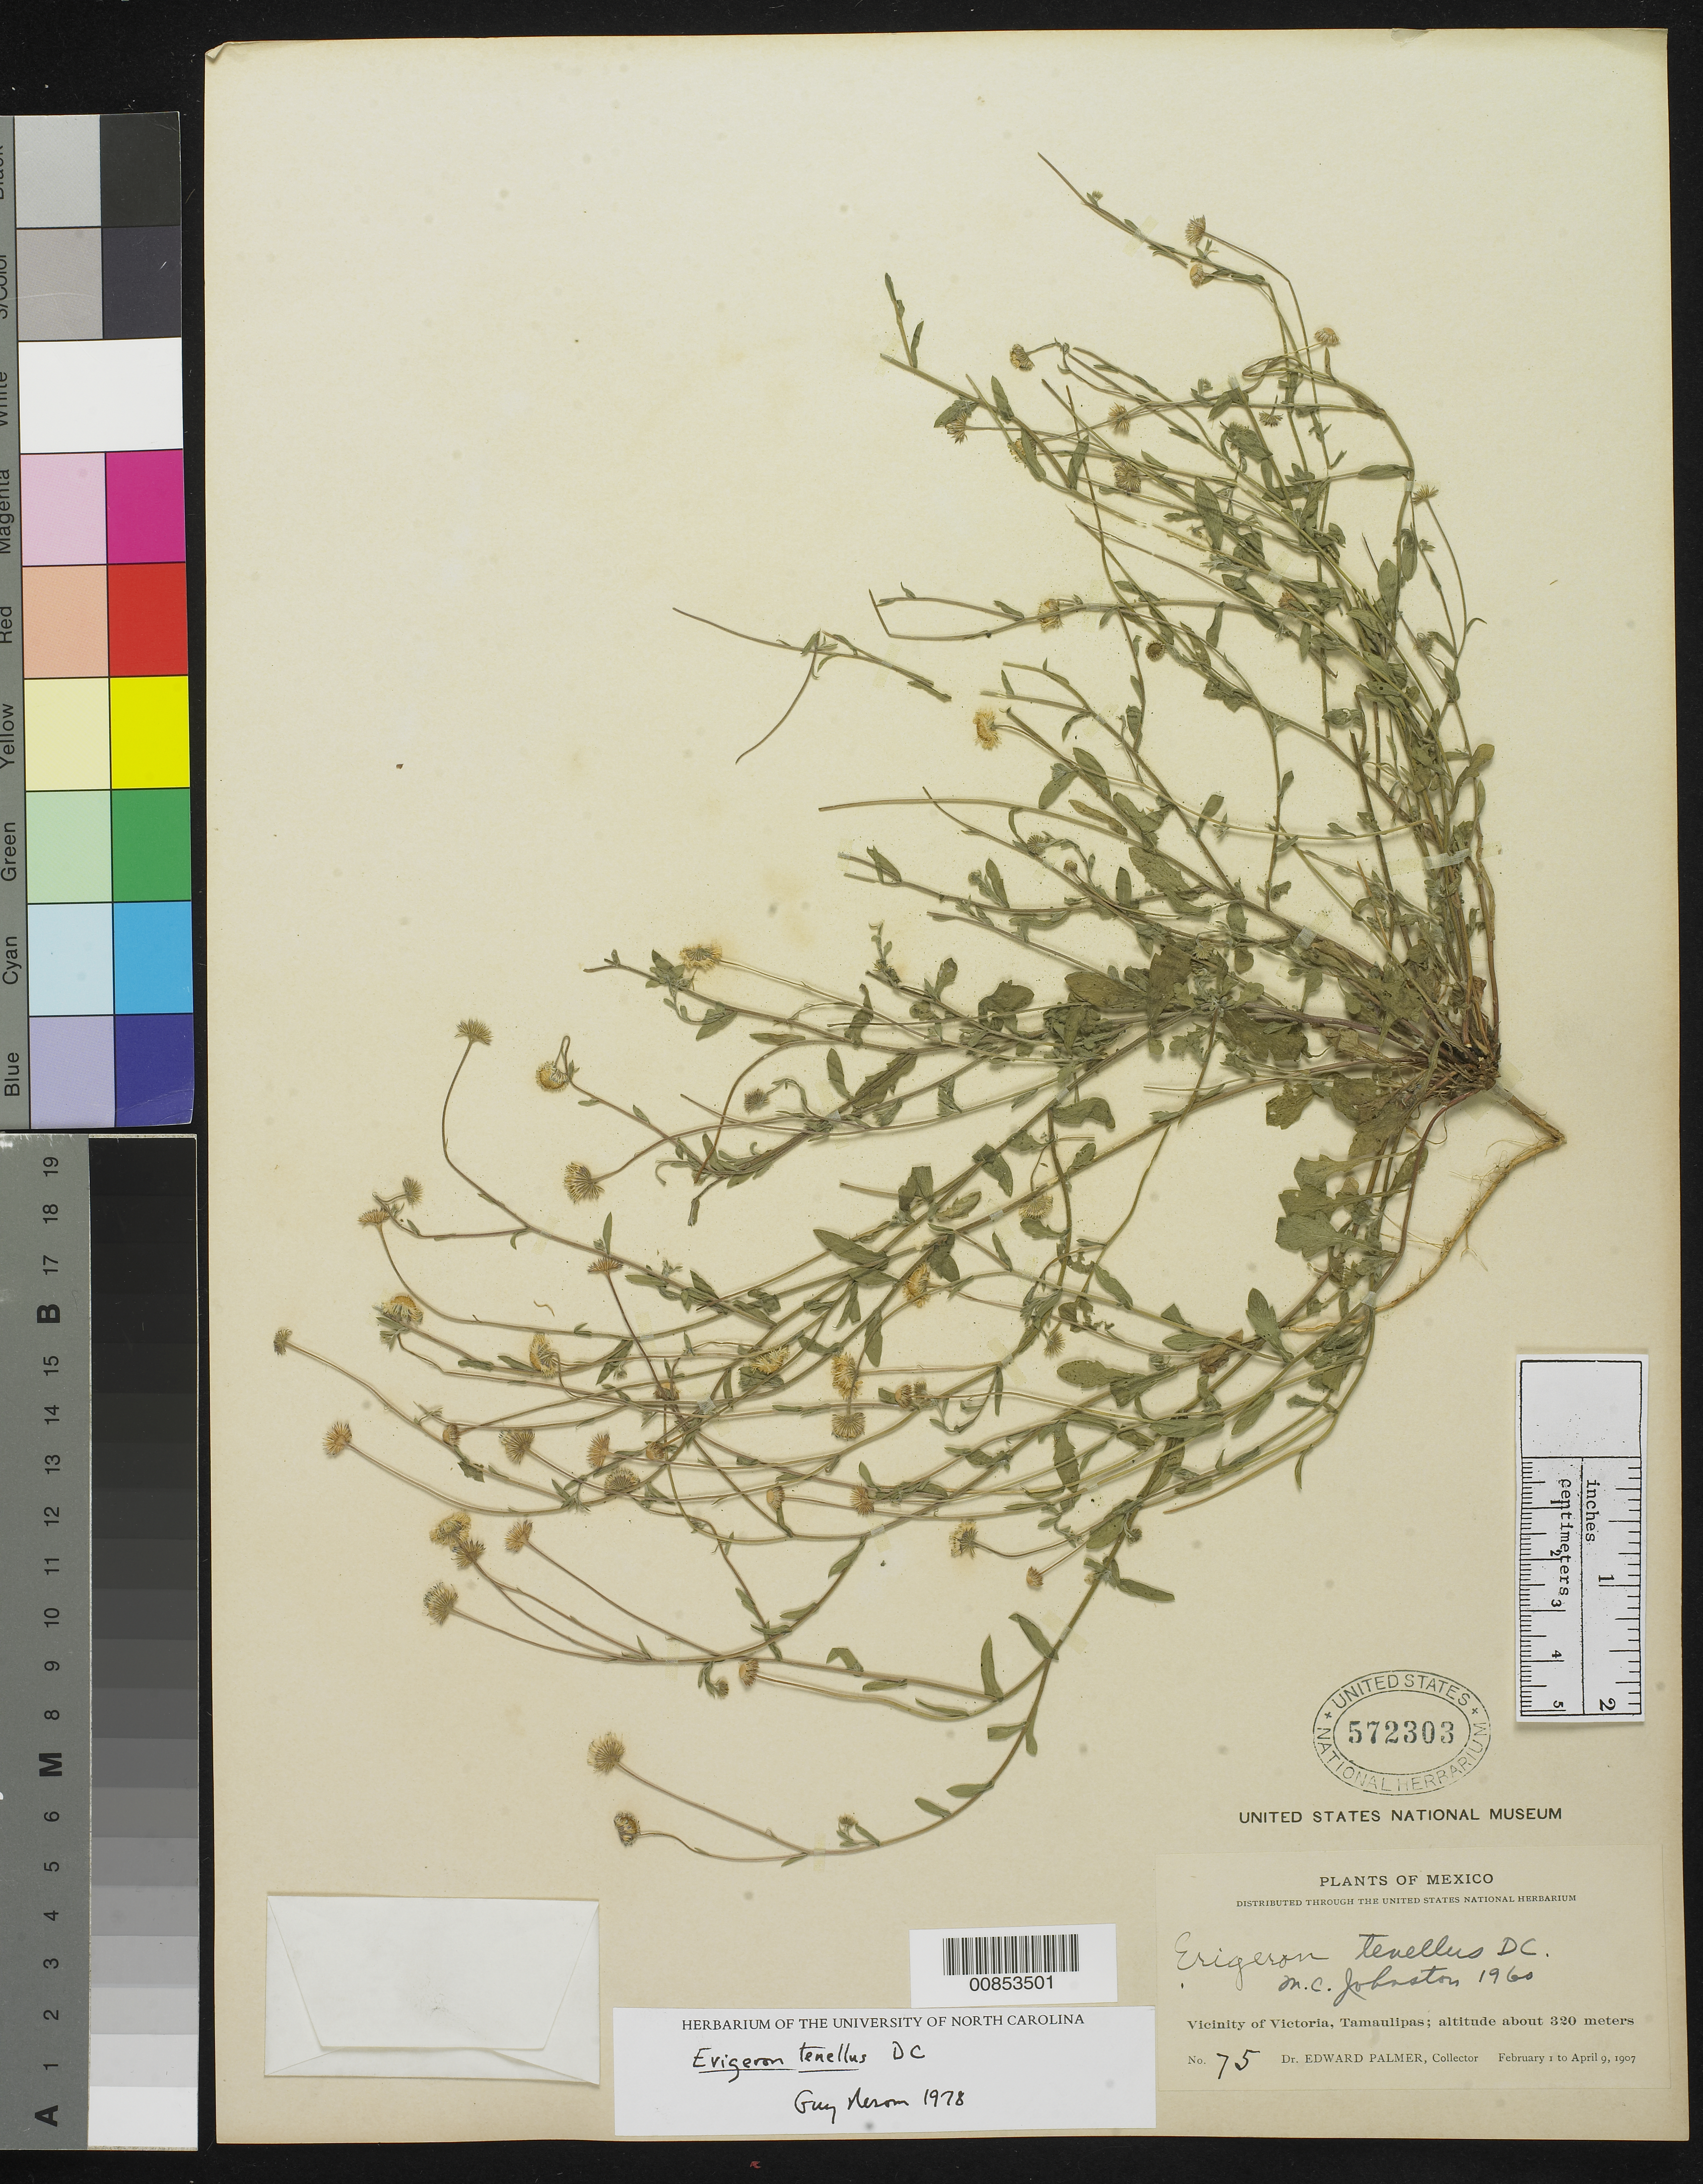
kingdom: Plantae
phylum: Tracheophyta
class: Magnoliopsida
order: Asterales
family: Asteraceae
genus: Erigeron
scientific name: Erigeron tenellus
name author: DC.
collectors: E. Palmer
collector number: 75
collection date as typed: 01 Feb 1907 to 09 Apr 1907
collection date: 1907-02-01/1907-04-09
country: Mexico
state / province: Tamaulipas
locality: Vicinity of Victoria.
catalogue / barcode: US 572303